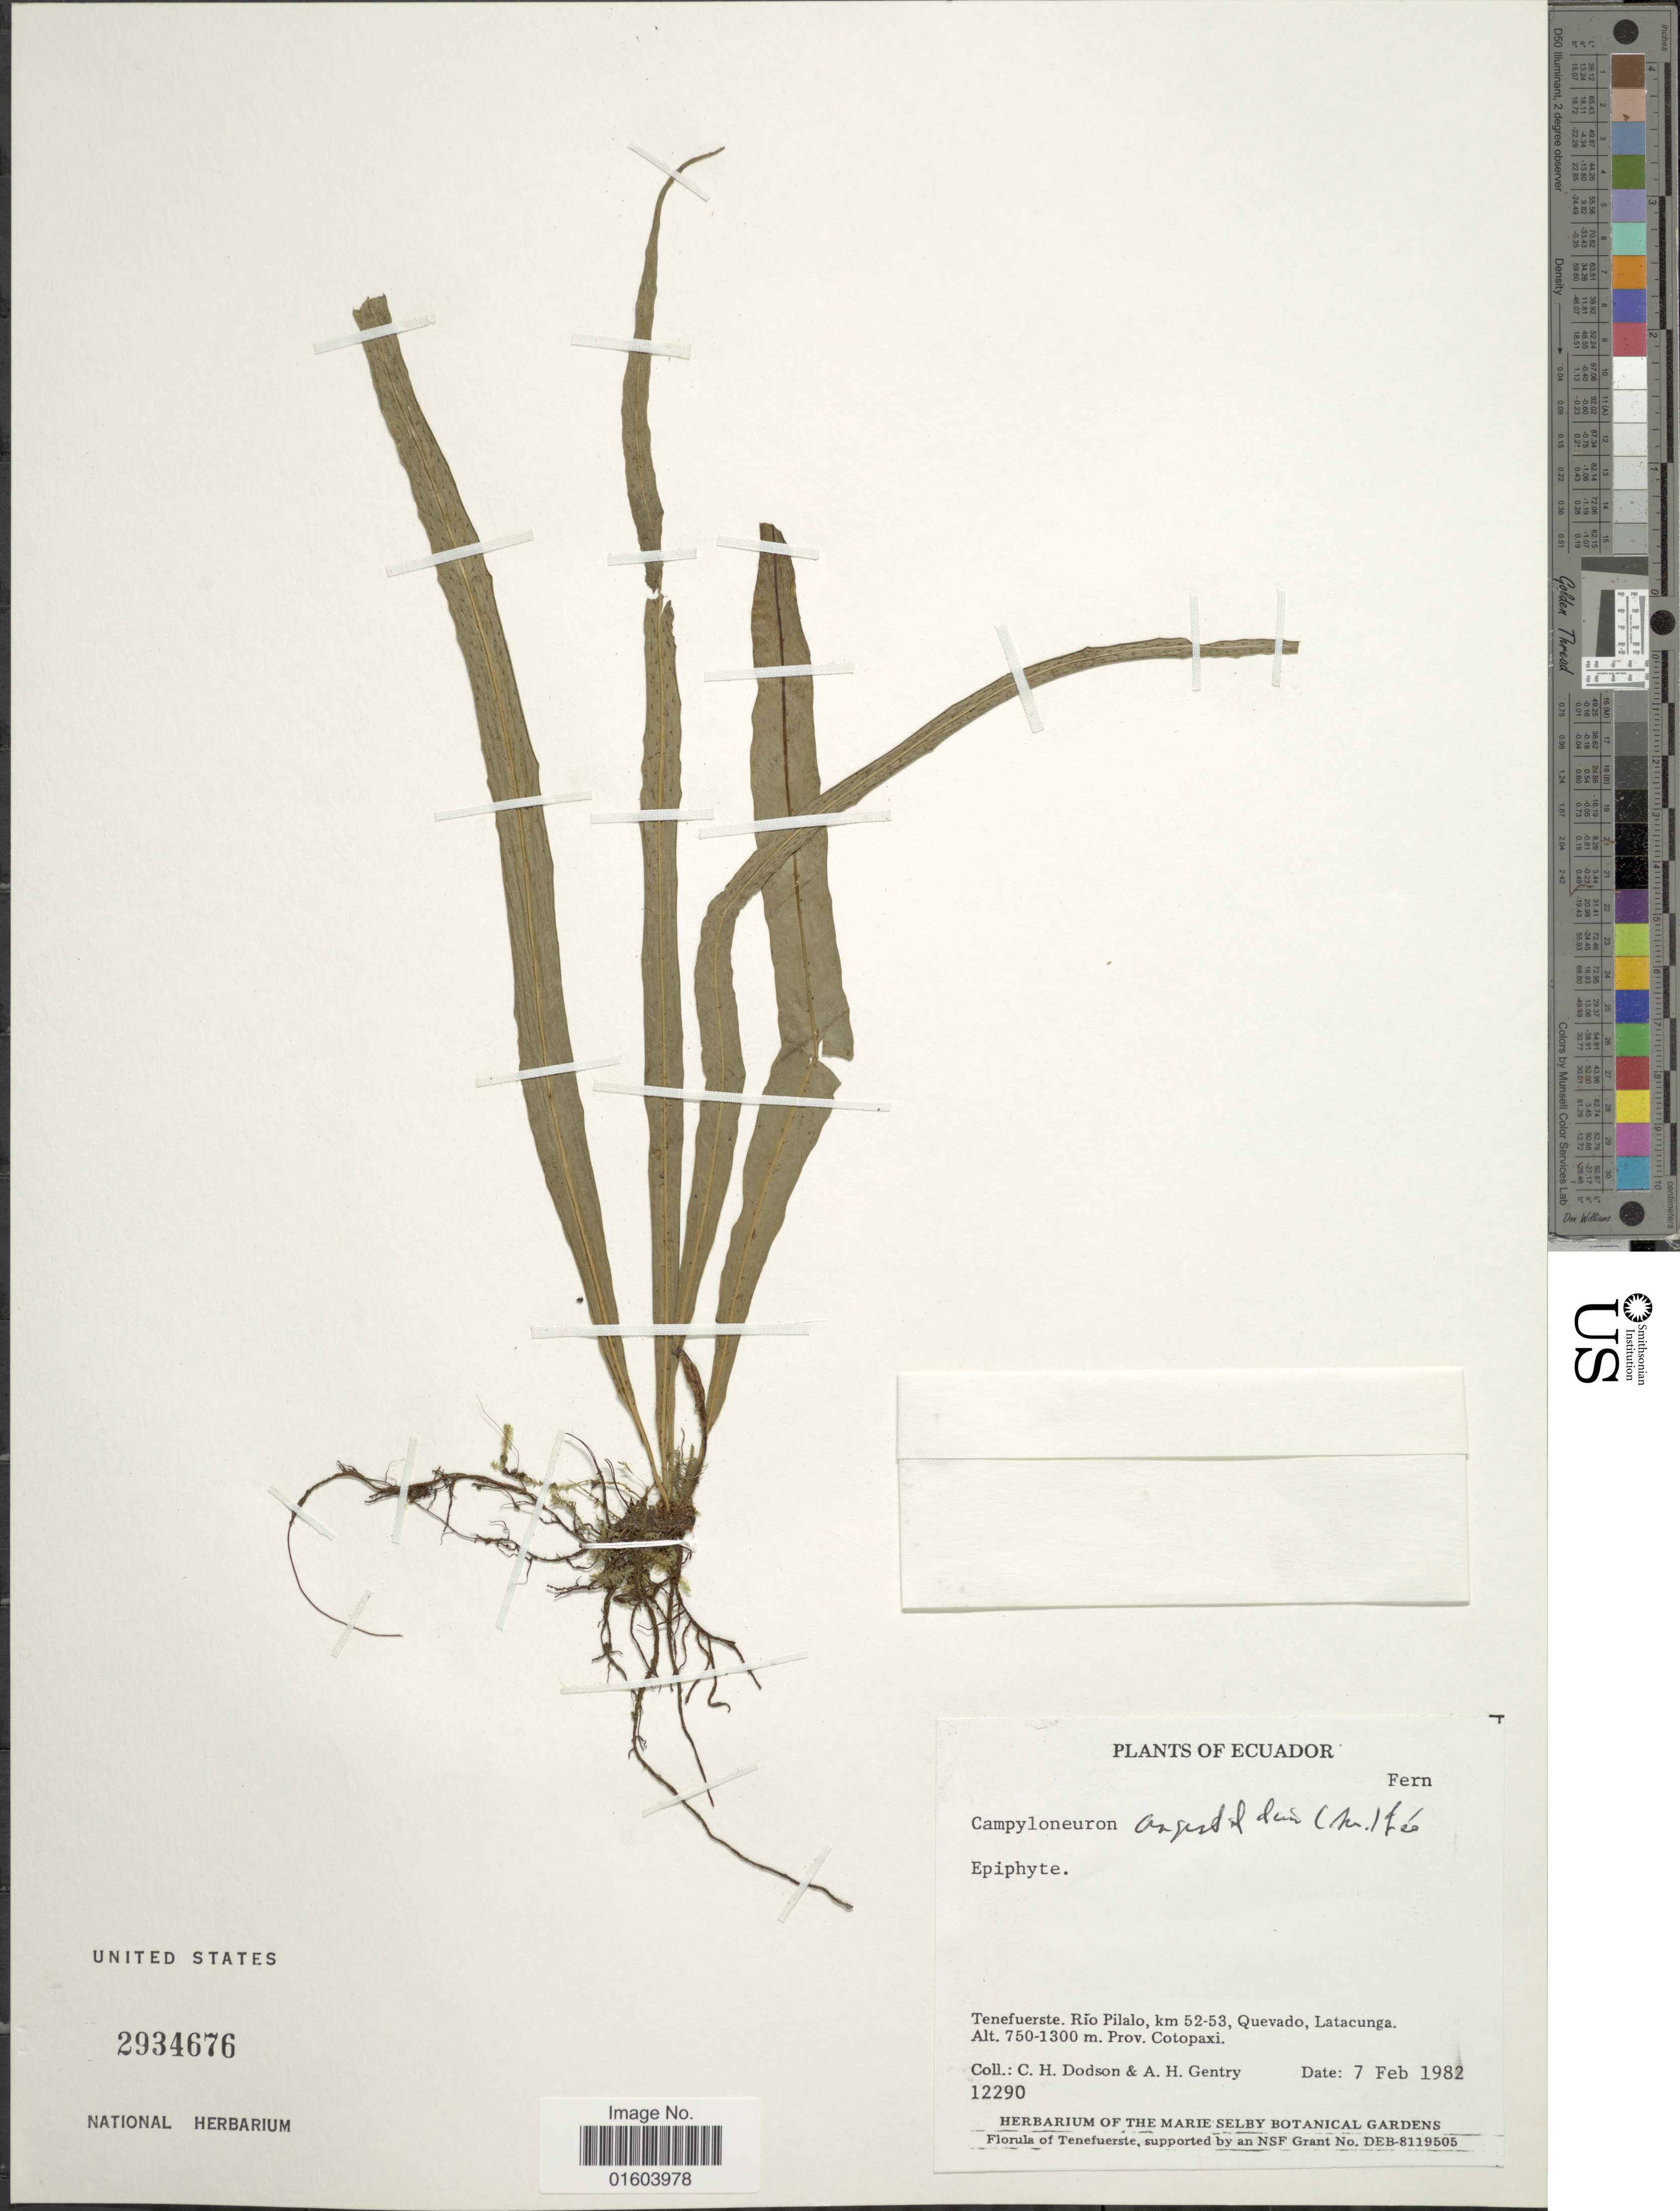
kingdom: Plantae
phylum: Tracheophyta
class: Polypodiopsida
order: Polypodiales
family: Polypodiaceae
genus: Campyloneurum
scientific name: Campyloneurum angustifolium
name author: (Sw.) Fée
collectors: C. H. Dodson & A. H. Gentry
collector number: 12290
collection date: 1982-02-07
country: Ecuador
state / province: Cotopaxi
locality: Tenefuerste, Rio Pilalo, km 52-53, Quevado,Latacunga. Prov. Cotopaxi.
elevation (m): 750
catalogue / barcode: US 2934676